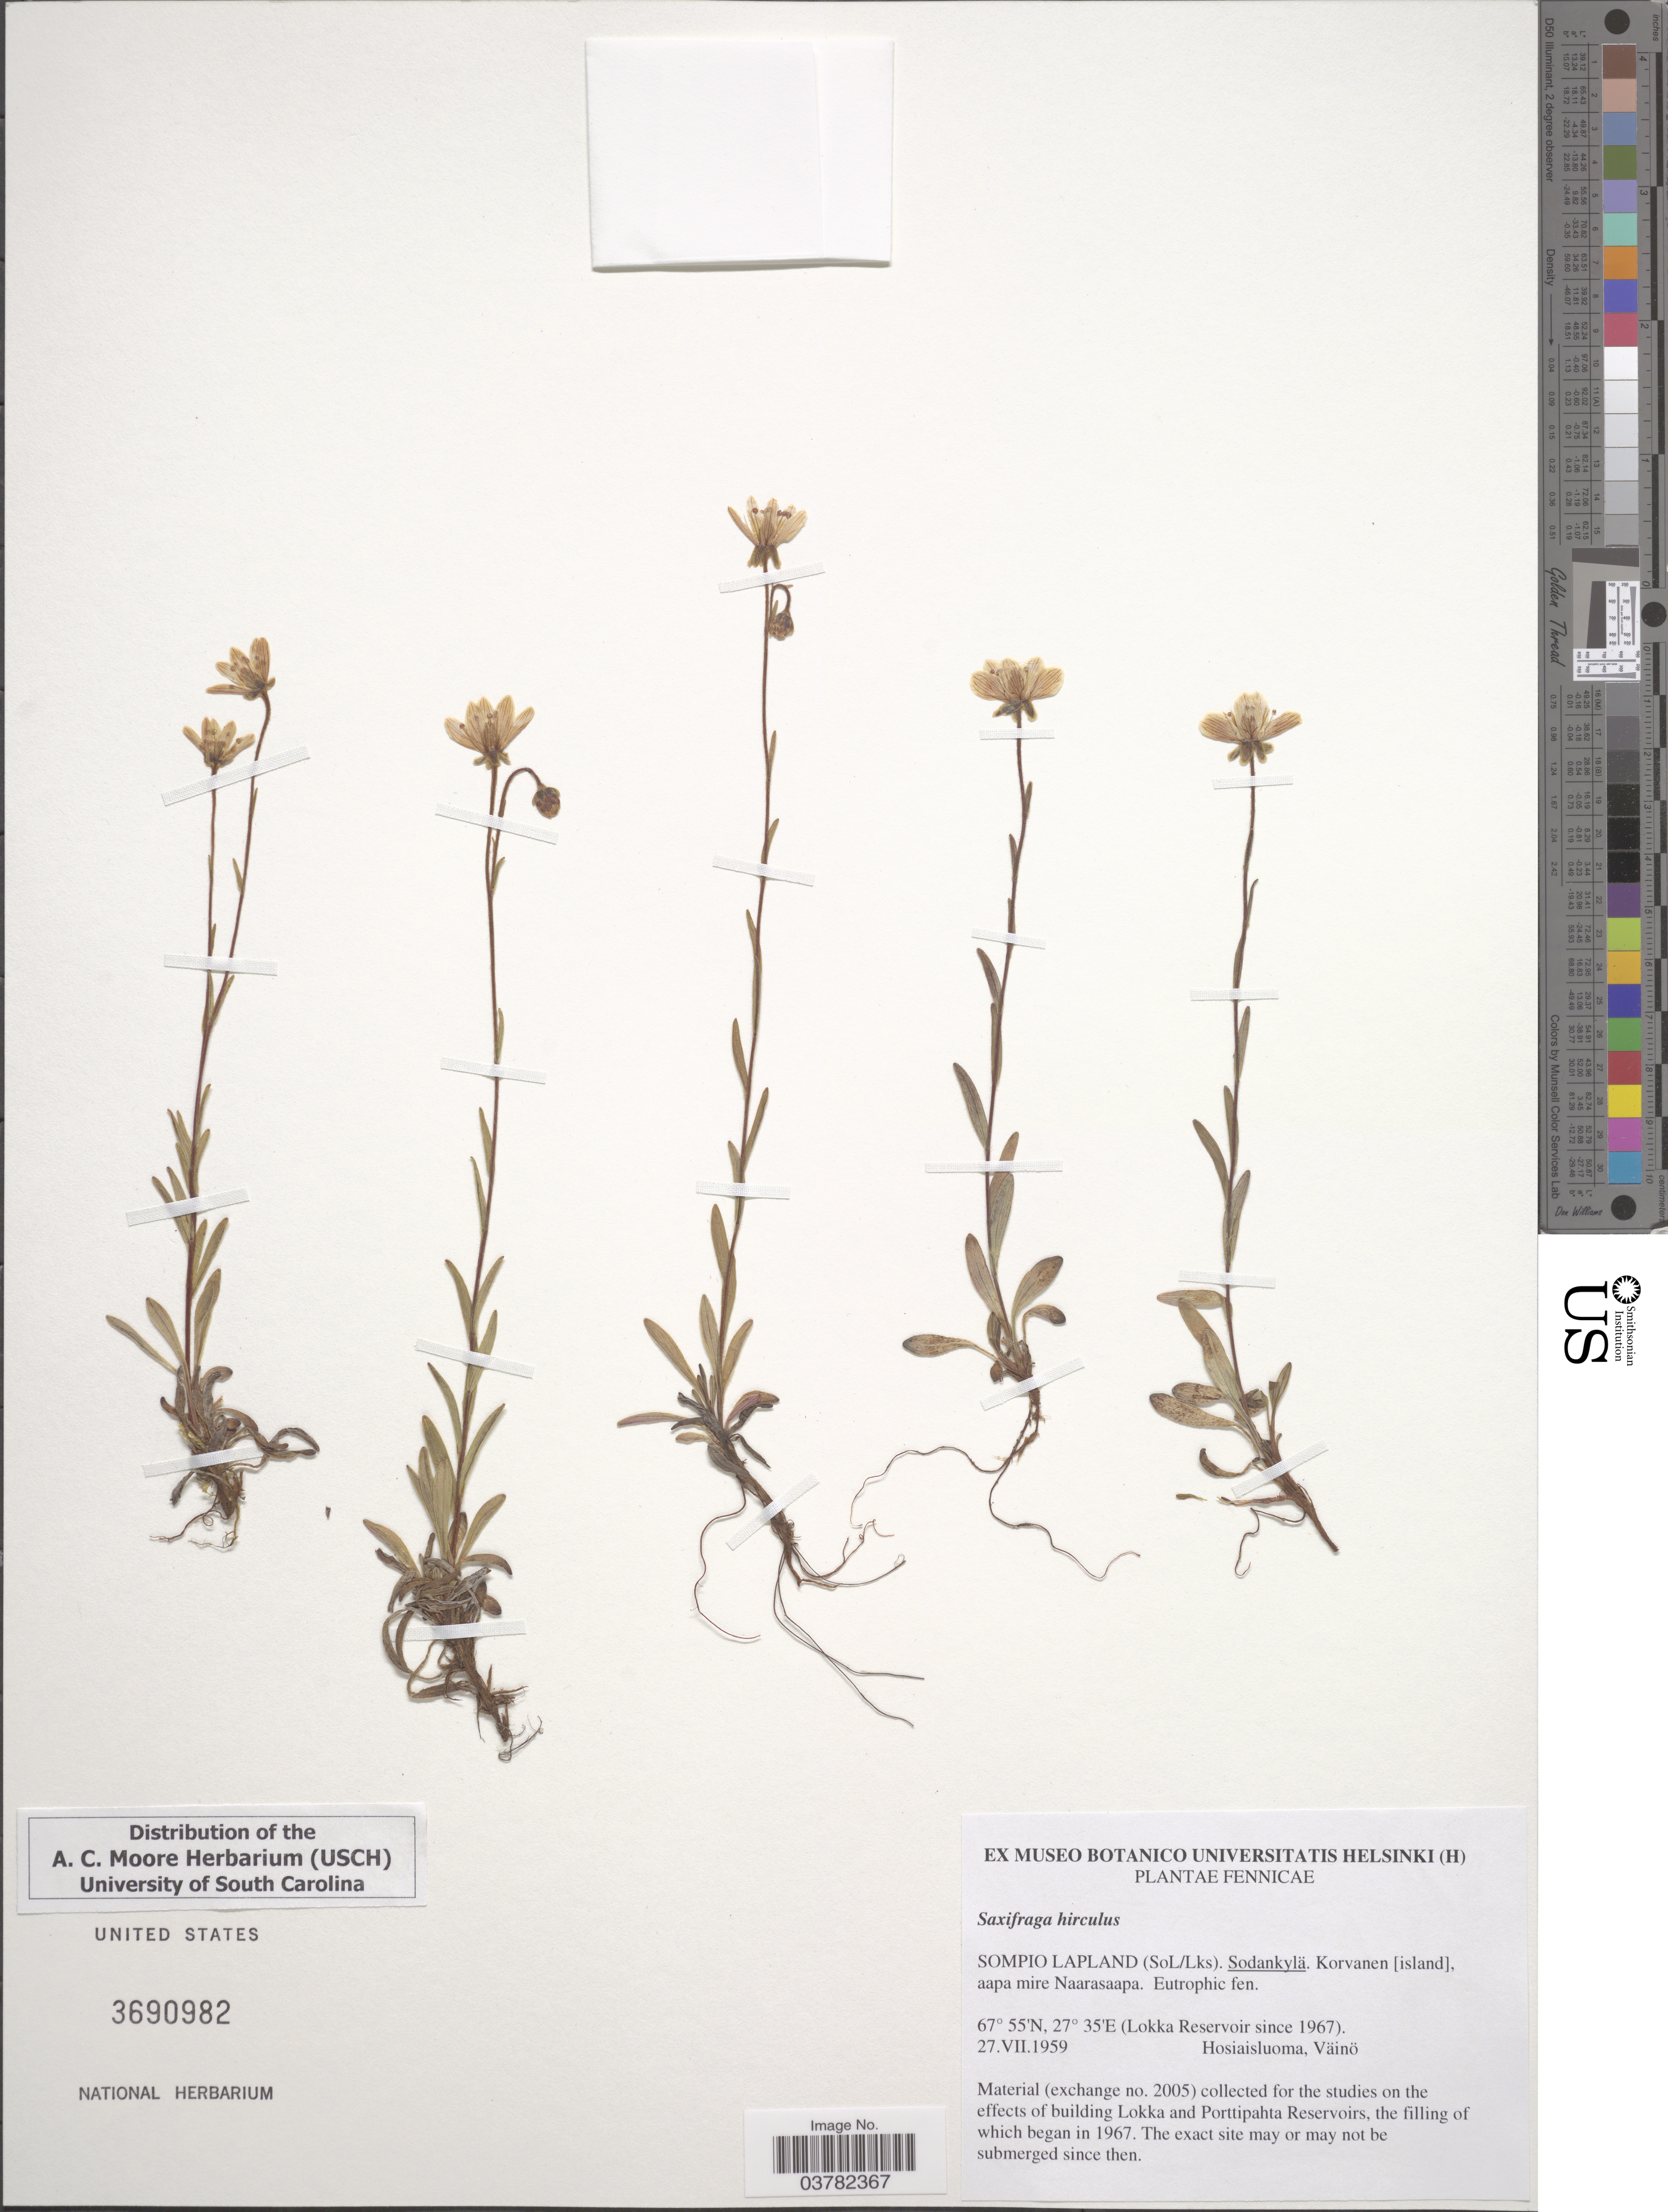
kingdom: Plantae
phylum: Tracheophyta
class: Magnoliopsida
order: Saxifragales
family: Saxifragaceae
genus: Saxifraga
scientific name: Saxifraga hirculus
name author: L.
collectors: Ex Museo Botanico Universitatis Helsinki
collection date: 1959-07-27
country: Finland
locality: Fennicae. Sompio Lapland (SoL/Lks). Sodankylä. Korvanen [island], aapa mire Naarasaapa. Eutrophic fen. (Lokka Reservoir since 1967). Hosiaisluoma, Väinö.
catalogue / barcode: US 3690982